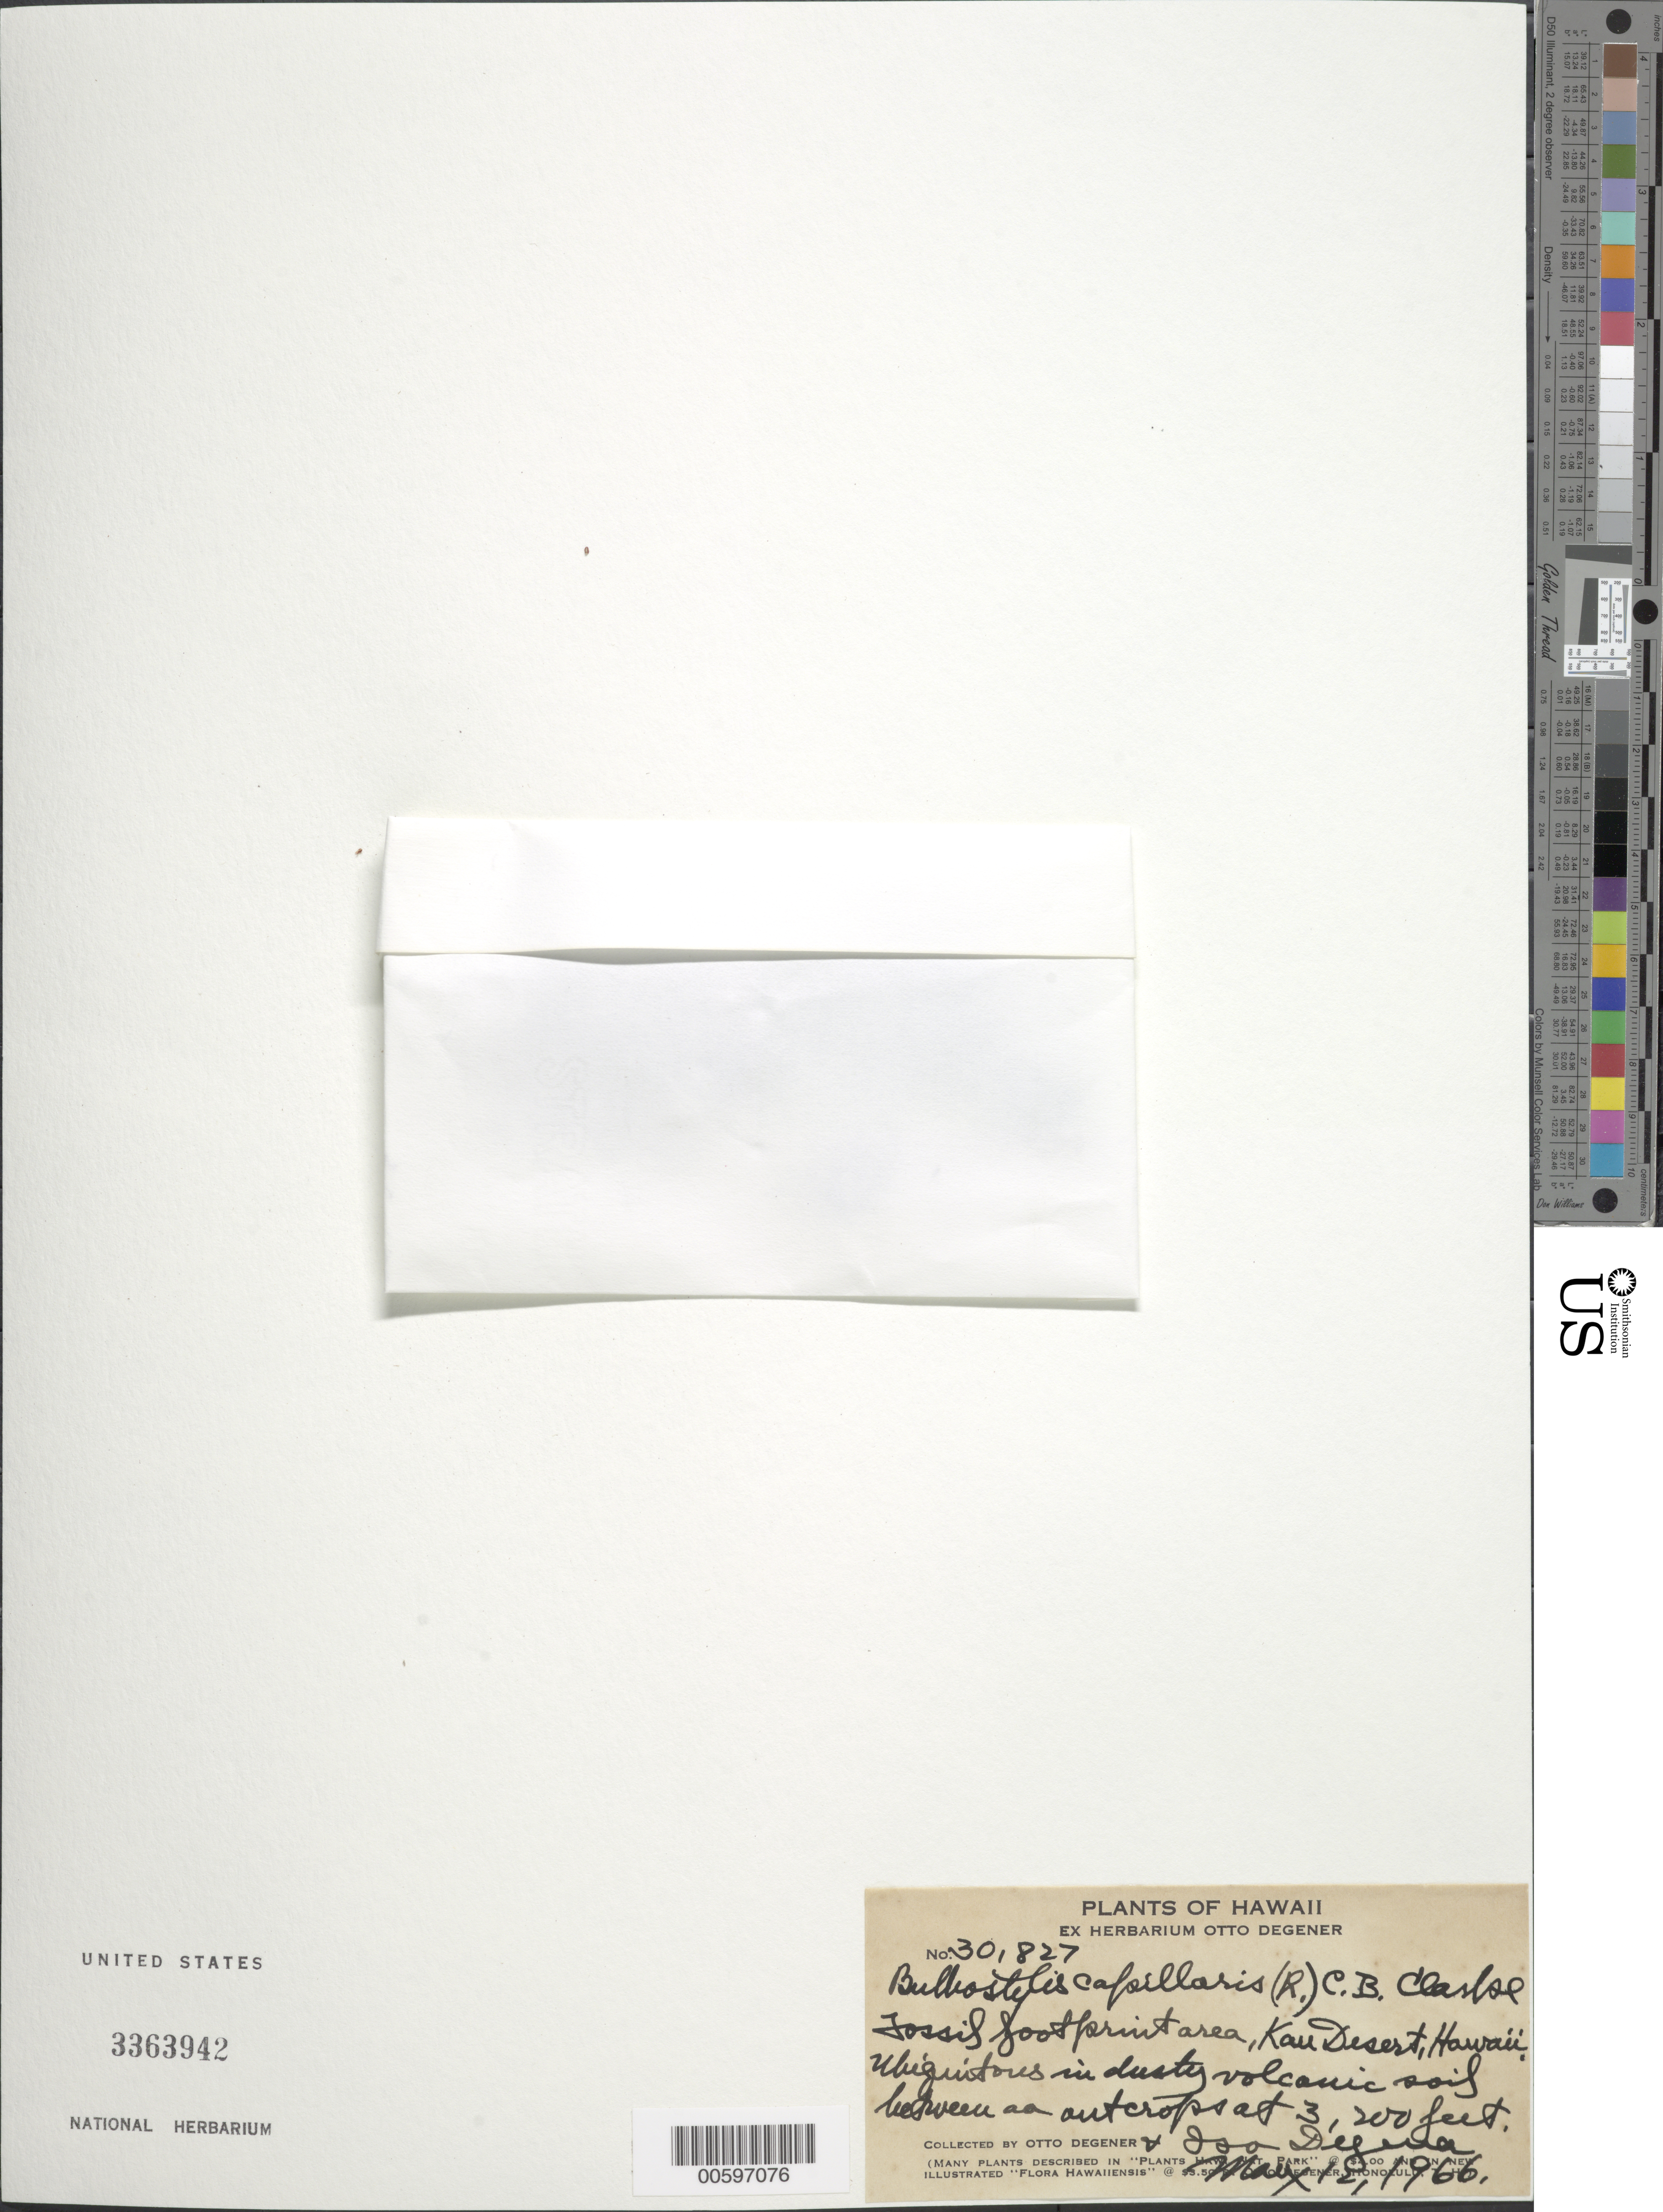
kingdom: Plantae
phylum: Tracheophyta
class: Liliopsida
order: Poales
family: Cyperaceae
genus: Bulbostylis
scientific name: Bulbostylis capillaris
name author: (L.) Kunth ex C.B. Clarke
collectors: O. Degener & I. Degener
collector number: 30827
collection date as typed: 12 May 1966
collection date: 1966-05-12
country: United States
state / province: Hawaii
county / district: Hawaii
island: Hawaii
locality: Fossil Footprint area, Kau Desert.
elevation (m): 975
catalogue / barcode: US 3363942